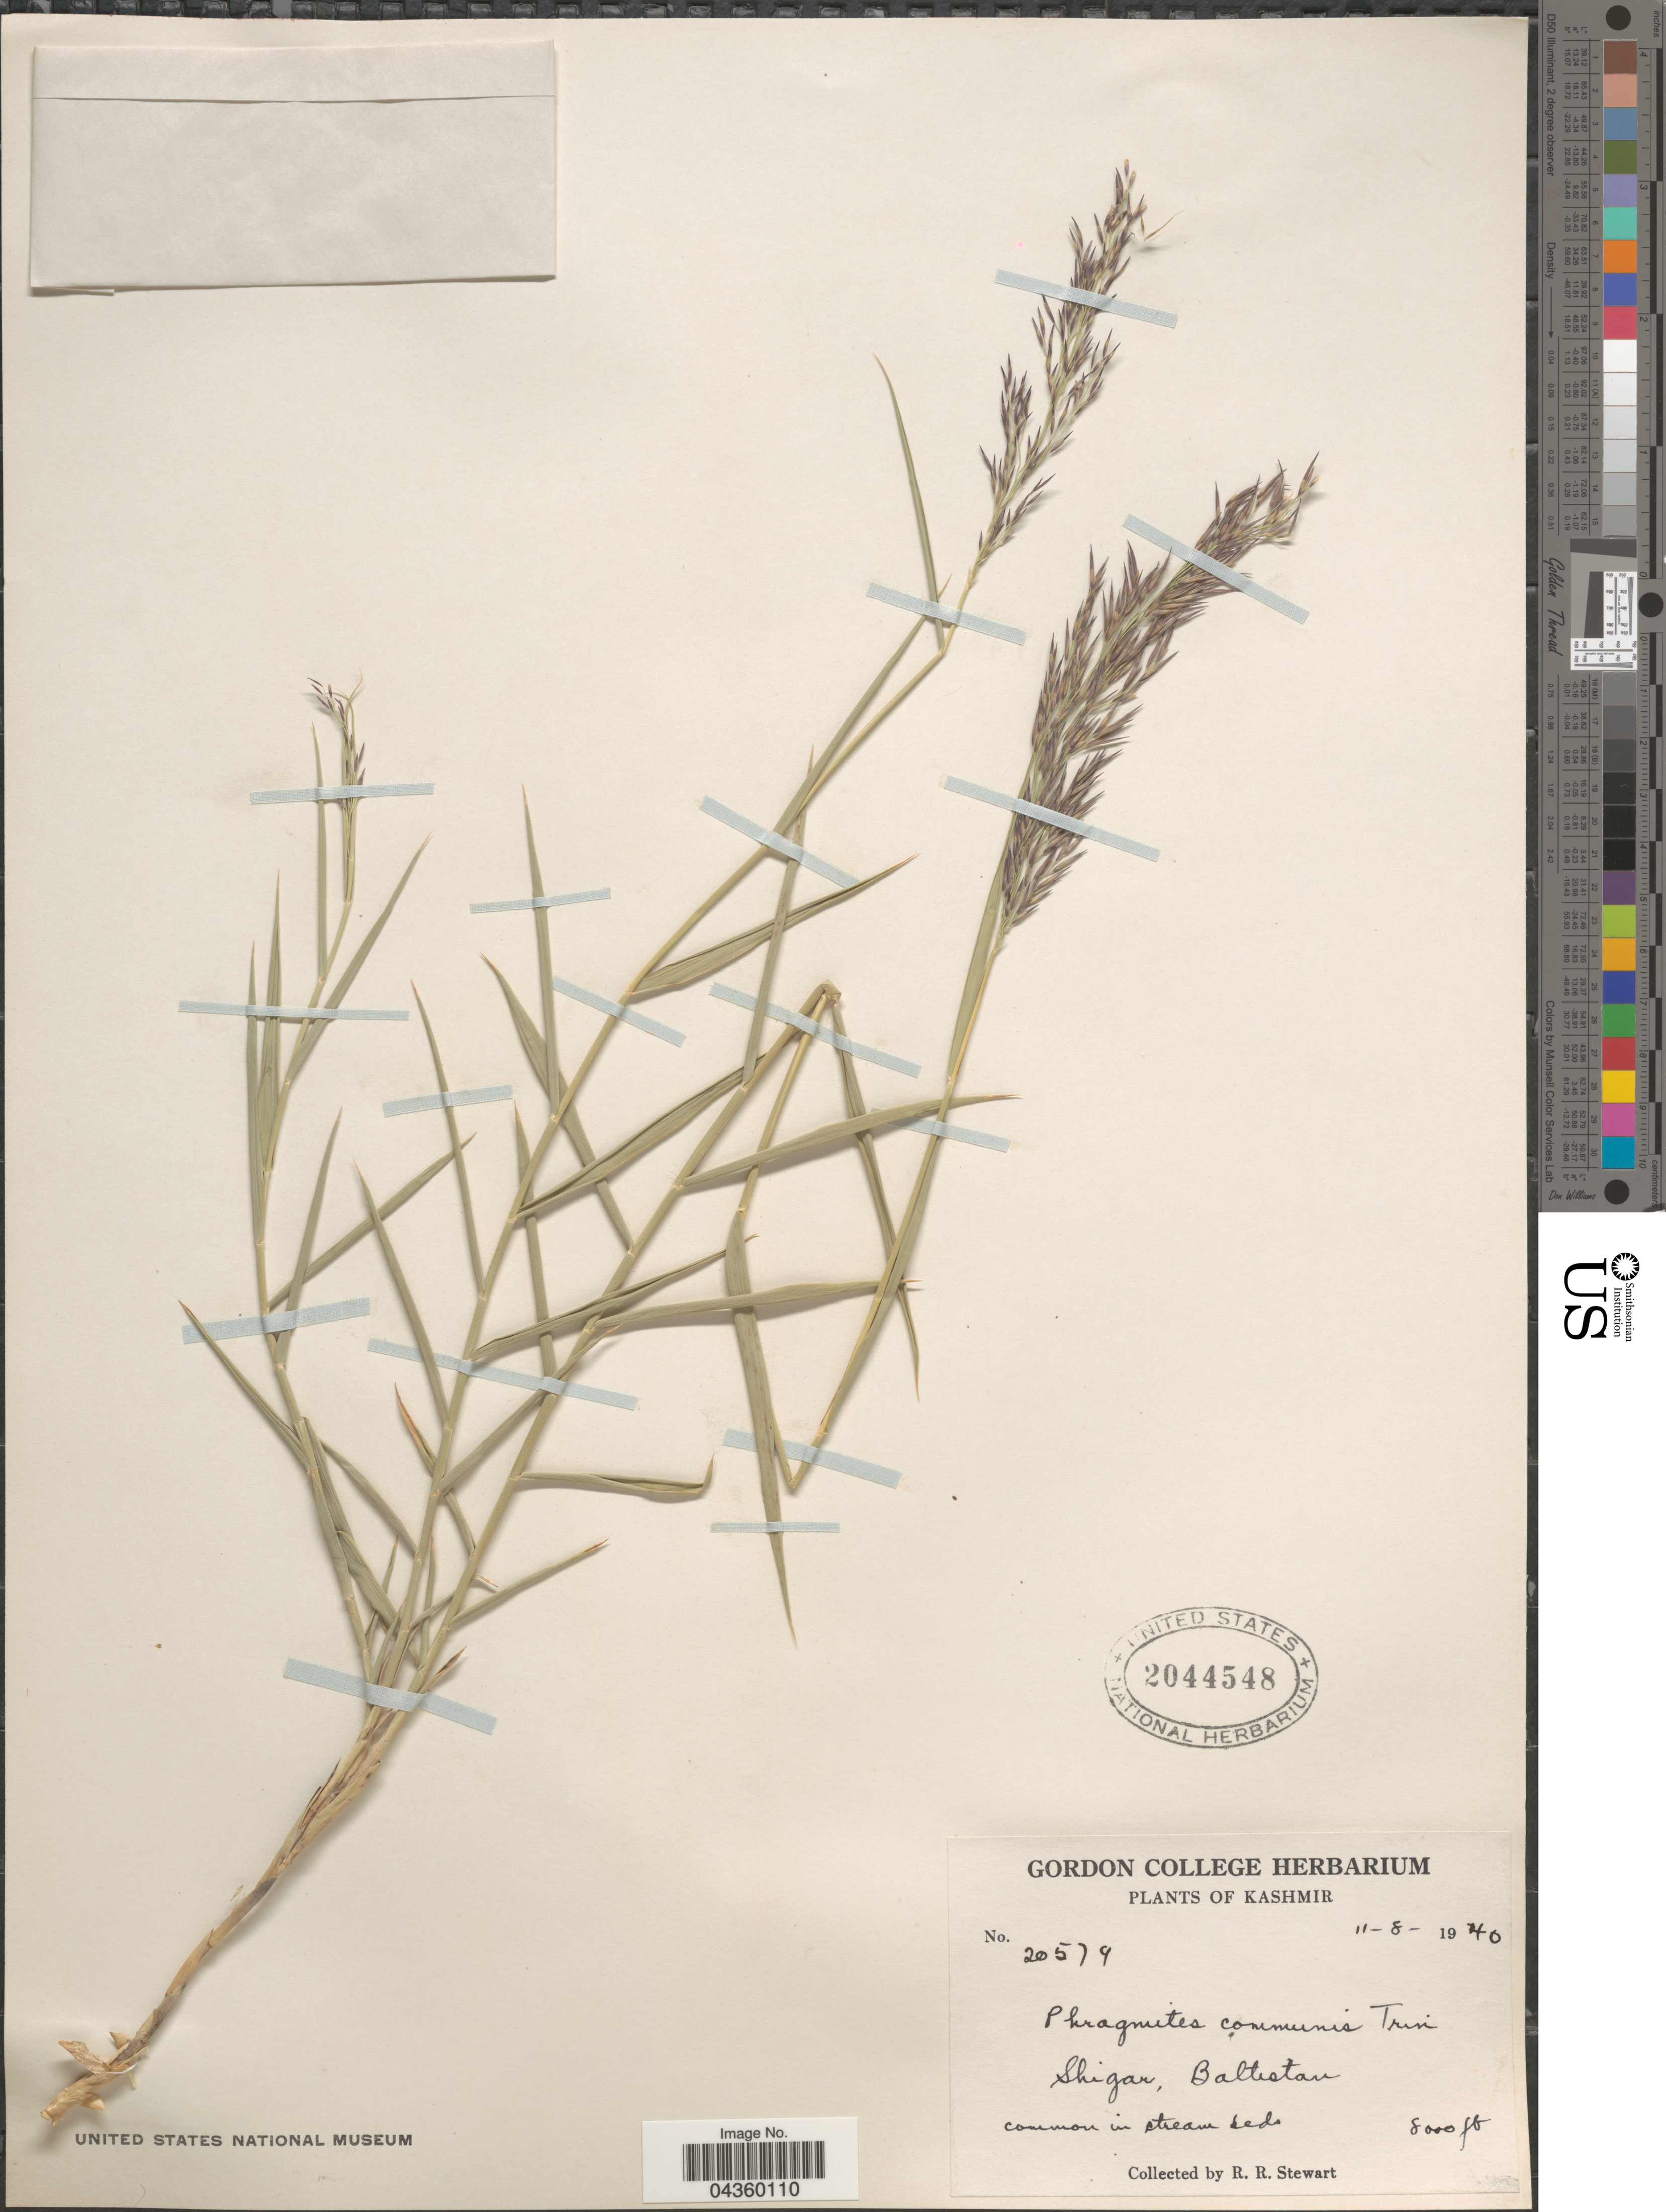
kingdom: Plantae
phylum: Tracheophyta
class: Liliopsida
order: Poales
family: Poaceae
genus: Phragmites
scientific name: Phragmites australis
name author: (Cav.) Trin. ex Steud.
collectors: R. Stewart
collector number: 20579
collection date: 1940-08-11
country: Pakistan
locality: Kashmir. Shigar, Baltistan.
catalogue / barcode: US 2044548